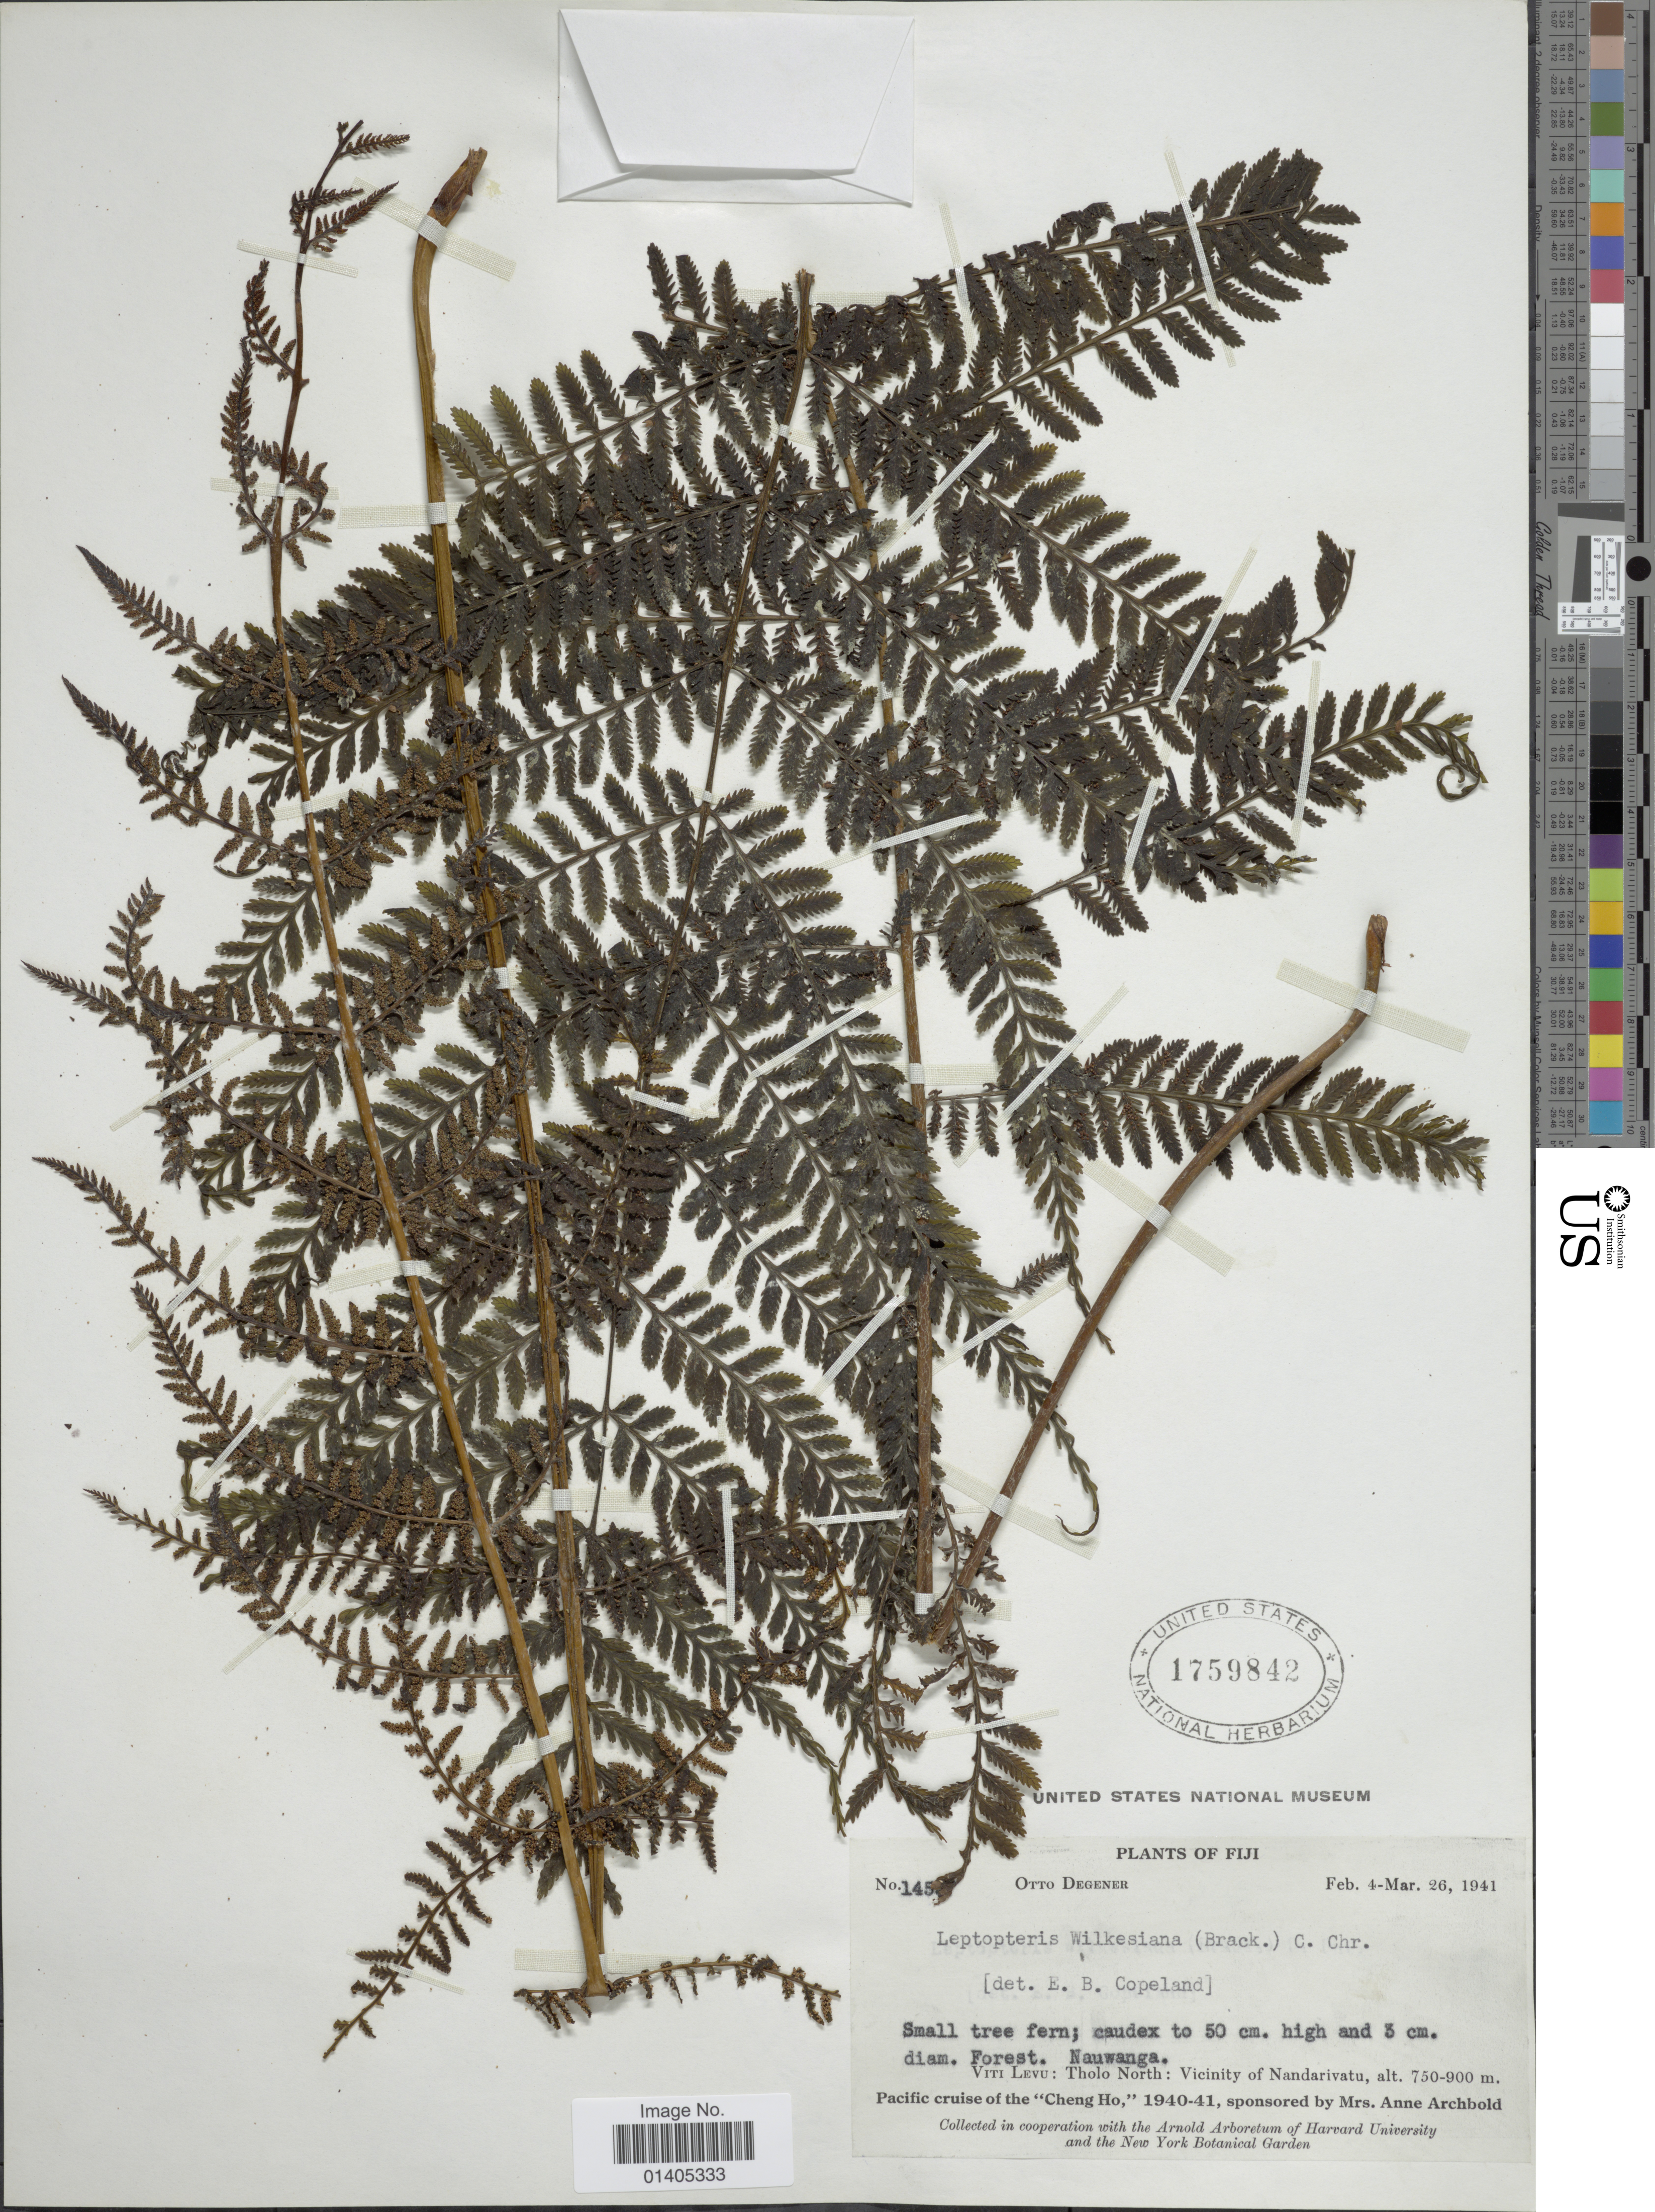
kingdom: Plantae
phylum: Tracheophyta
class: Polypodiopsida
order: Osmundales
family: Osmundaceae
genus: Leptopteris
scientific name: Leptopteris wilkesiana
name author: (Brack.) Christ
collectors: O. Degener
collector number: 145!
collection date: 1941-02-04/1941-03-26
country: Fiji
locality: Viti Levu: Tholo North: Vicinity of Nandarivatu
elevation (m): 750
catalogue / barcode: US 1759842